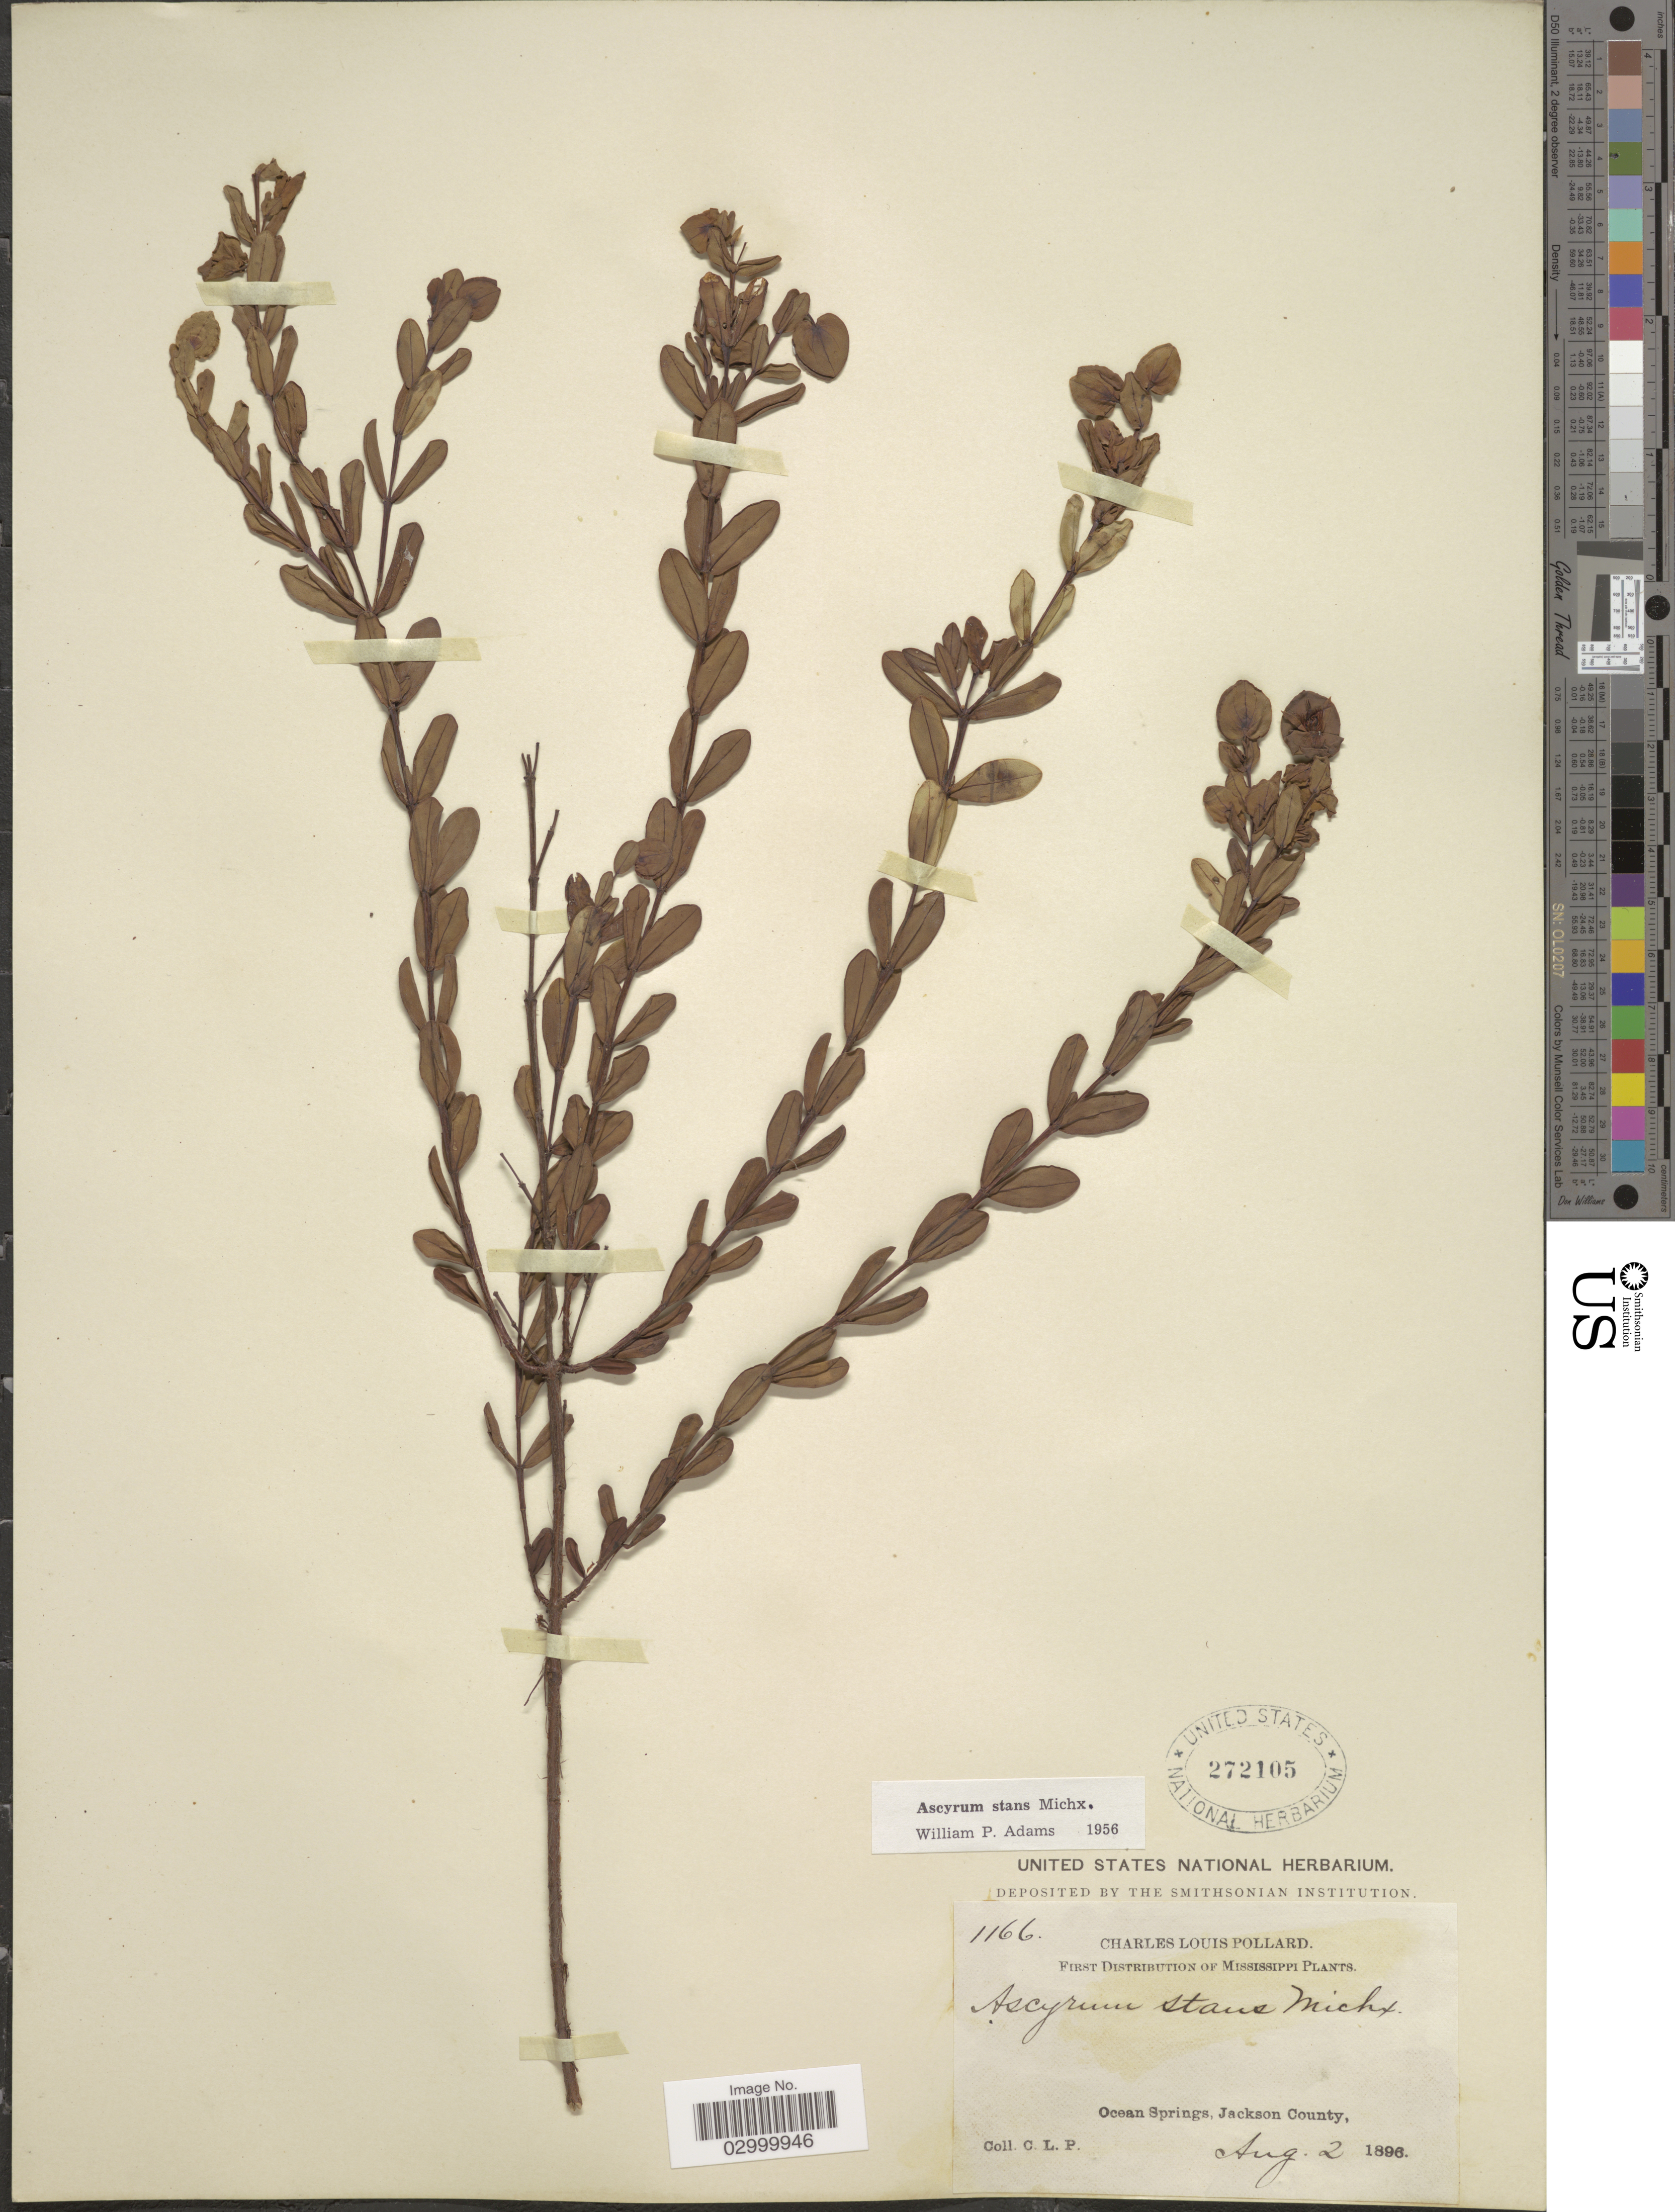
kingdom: Plantae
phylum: Tracheophyta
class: Magnoliopsida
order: Malpighiales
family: Hypericaceae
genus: Hypericum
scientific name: Hypericum crux-andreae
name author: (L.) Crantz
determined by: Strong, Mark T., (BOT), Smithsonian Institution - National Museum of Natural History (UNITED STATES)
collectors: C. L. Pollard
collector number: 1166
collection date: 1896-08-02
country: United States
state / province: Mississippi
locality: Ocean Springs, Jackson County.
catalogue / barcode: US 272105